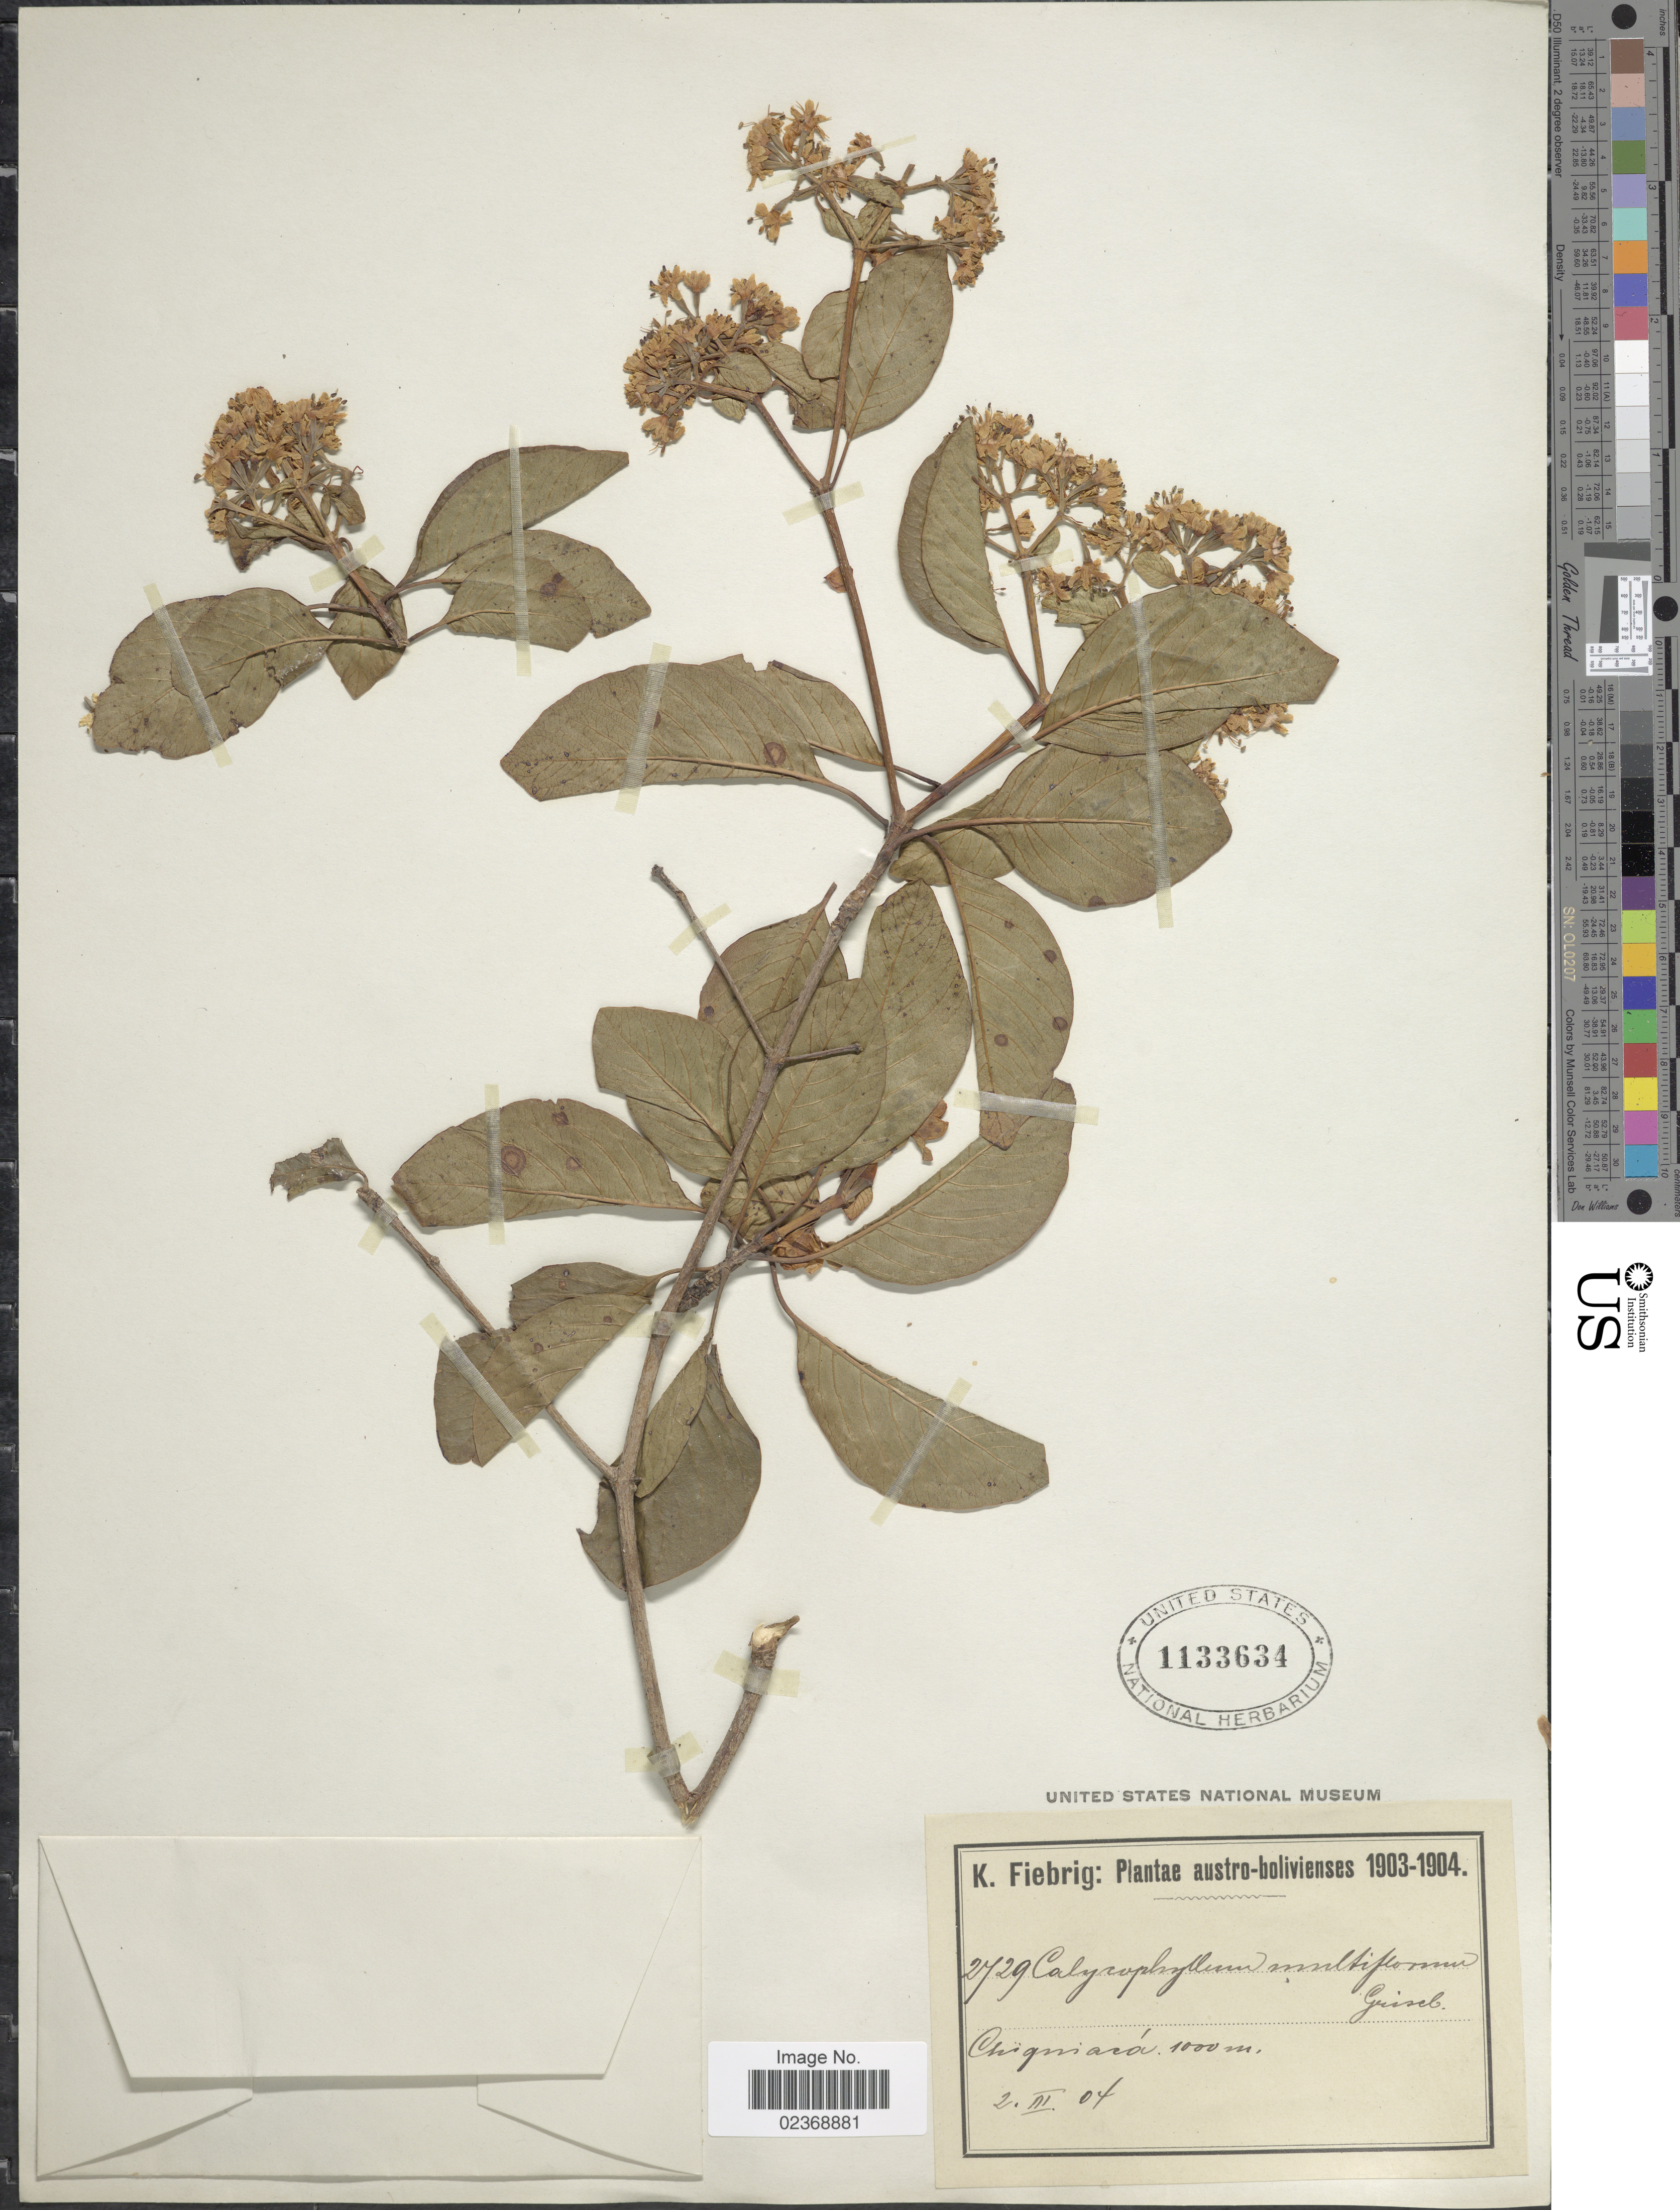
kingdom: Plantae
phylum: Tracheophyta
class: Magnoliopsida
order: Gentianales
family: Rubiaceae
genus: Calycophyllum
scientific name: Calycophyllum multiflorum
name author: Griseb.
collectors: K. Fiebrig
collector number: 2729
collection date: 1904-03-02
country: Bolivia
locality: Austro-bolivienses. Chigniaca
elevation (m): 1000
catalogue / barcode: US 1133634